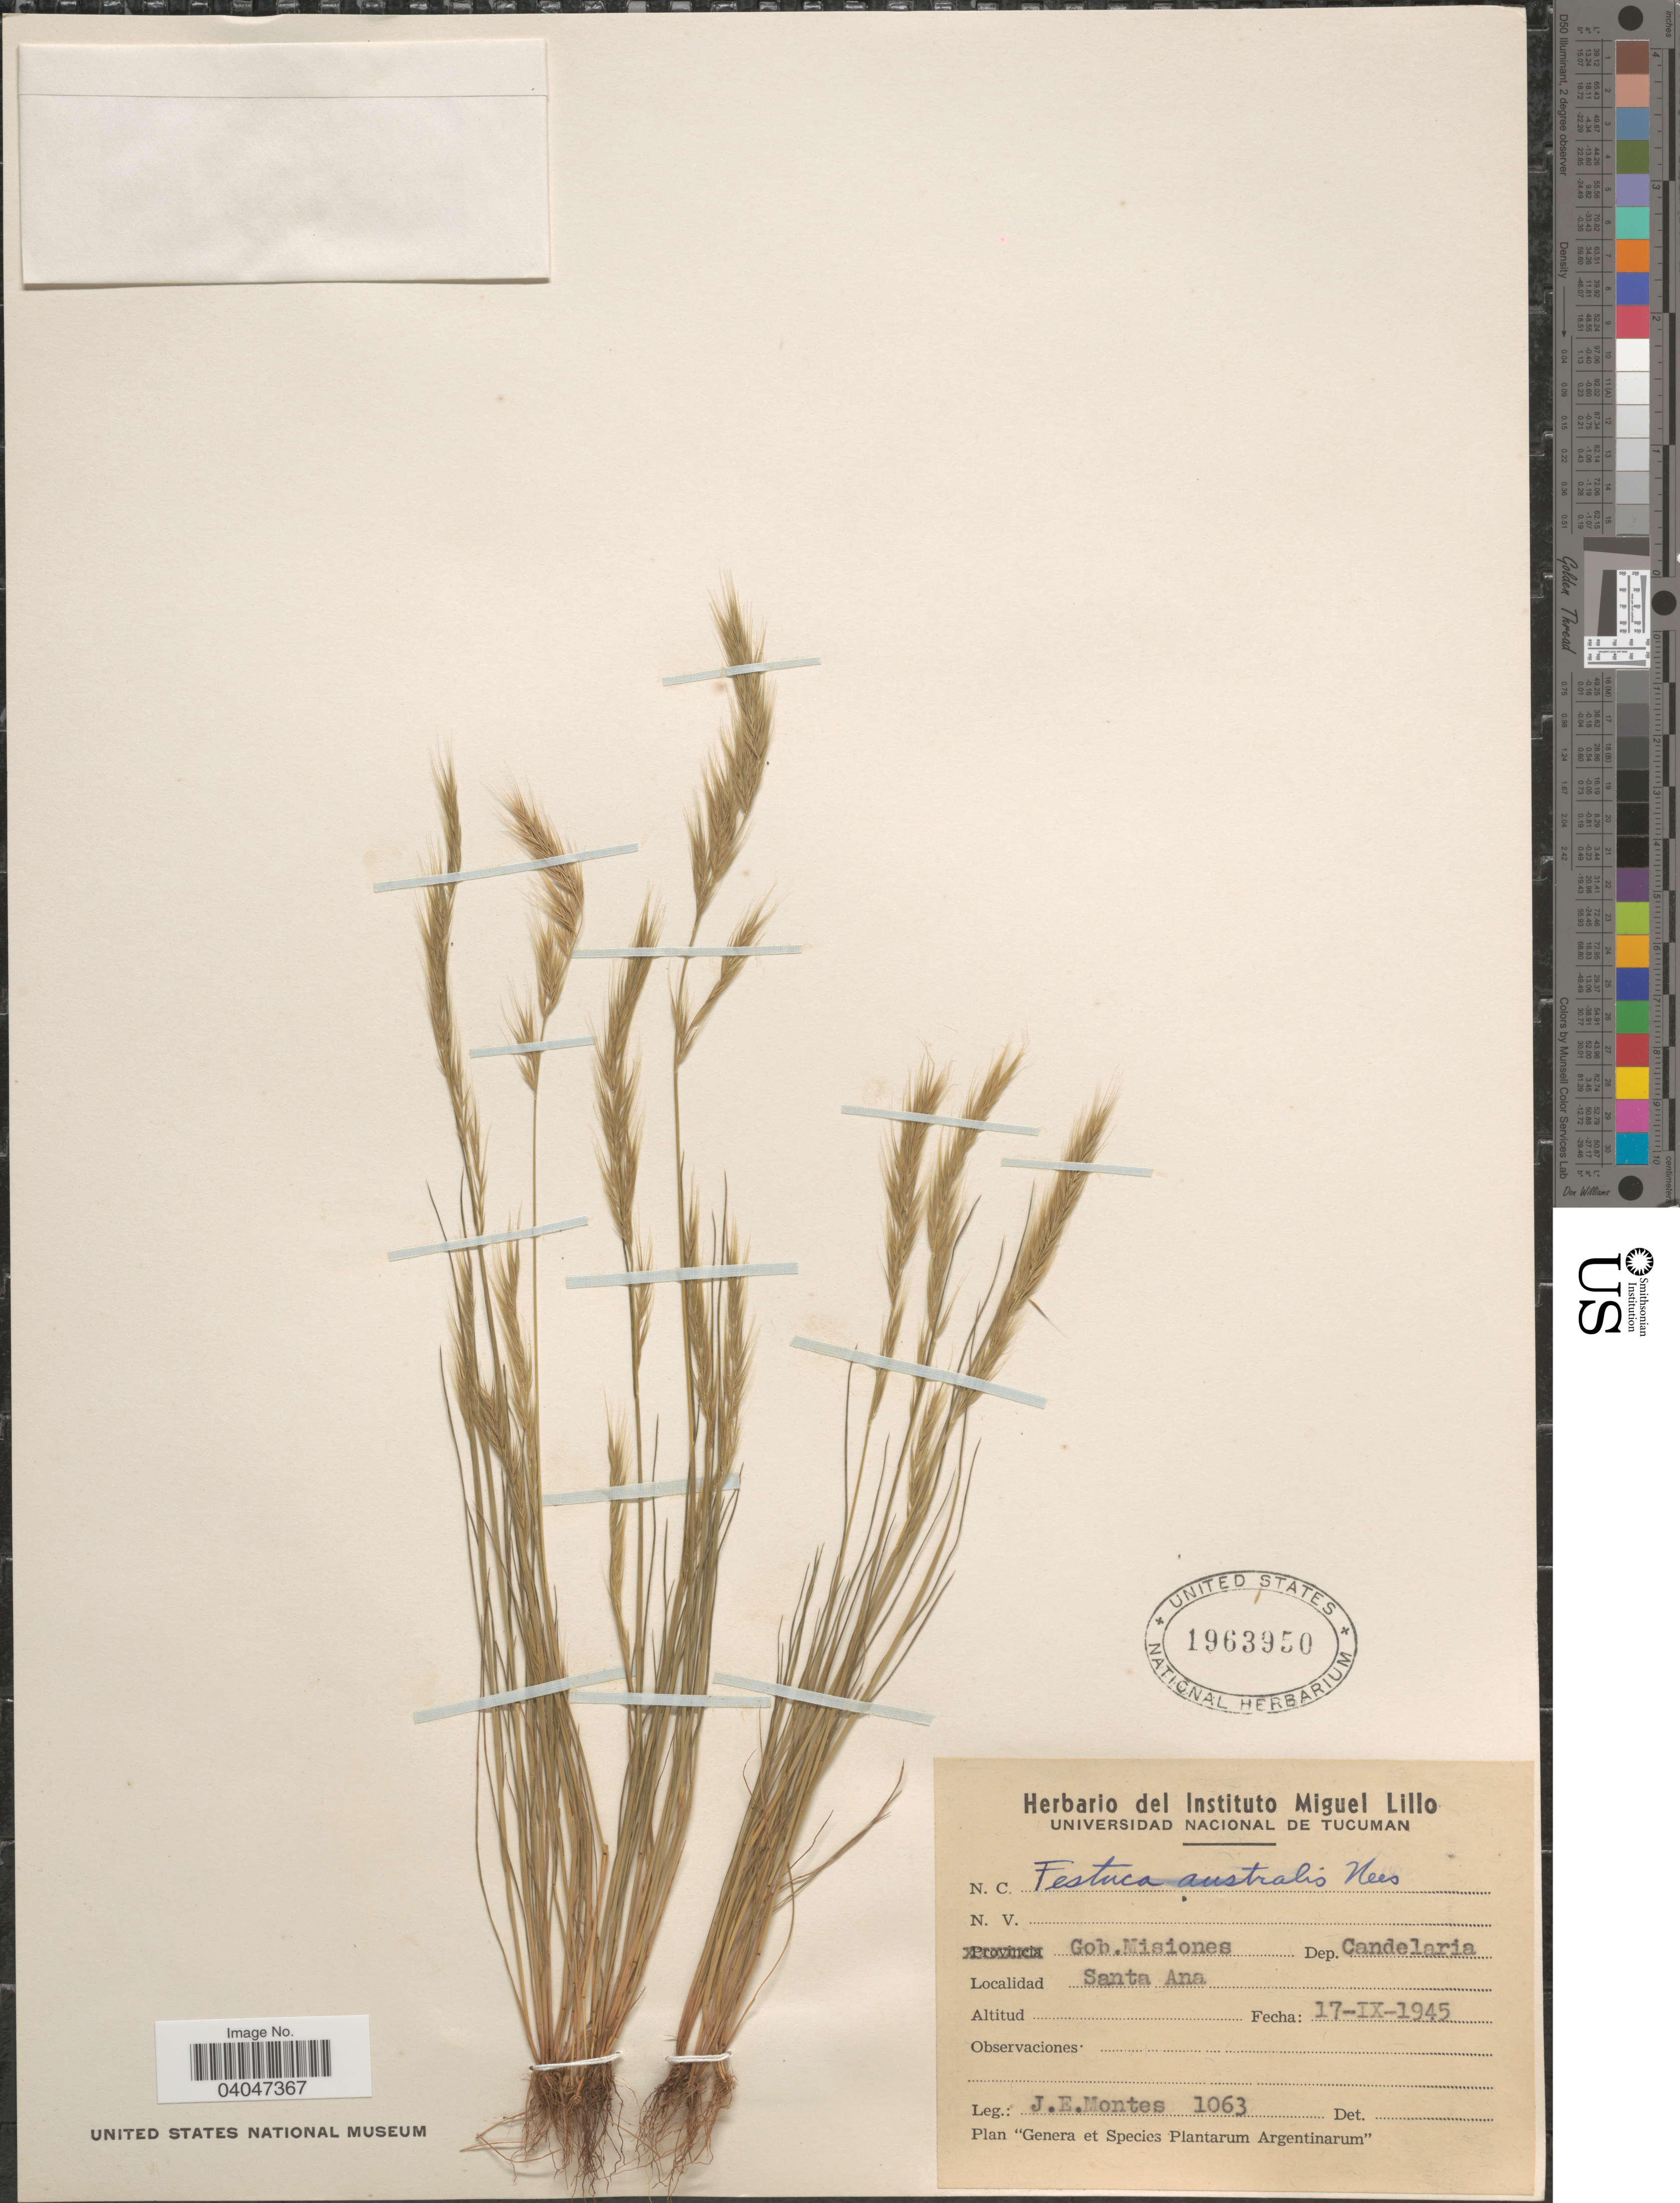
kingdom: Plantae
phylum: Tracheophyta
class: Liliopsida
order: Poales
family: Poaceae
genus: Festuca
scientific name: Festuca australis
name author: Nees ex Steud.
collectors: J. E. Montes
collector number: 1063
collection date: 1945-09-17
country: Argentina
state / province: Misiones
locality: Gob.Misiones. Dep. Candelaria. Santa Ana.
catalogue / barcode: US 1963950